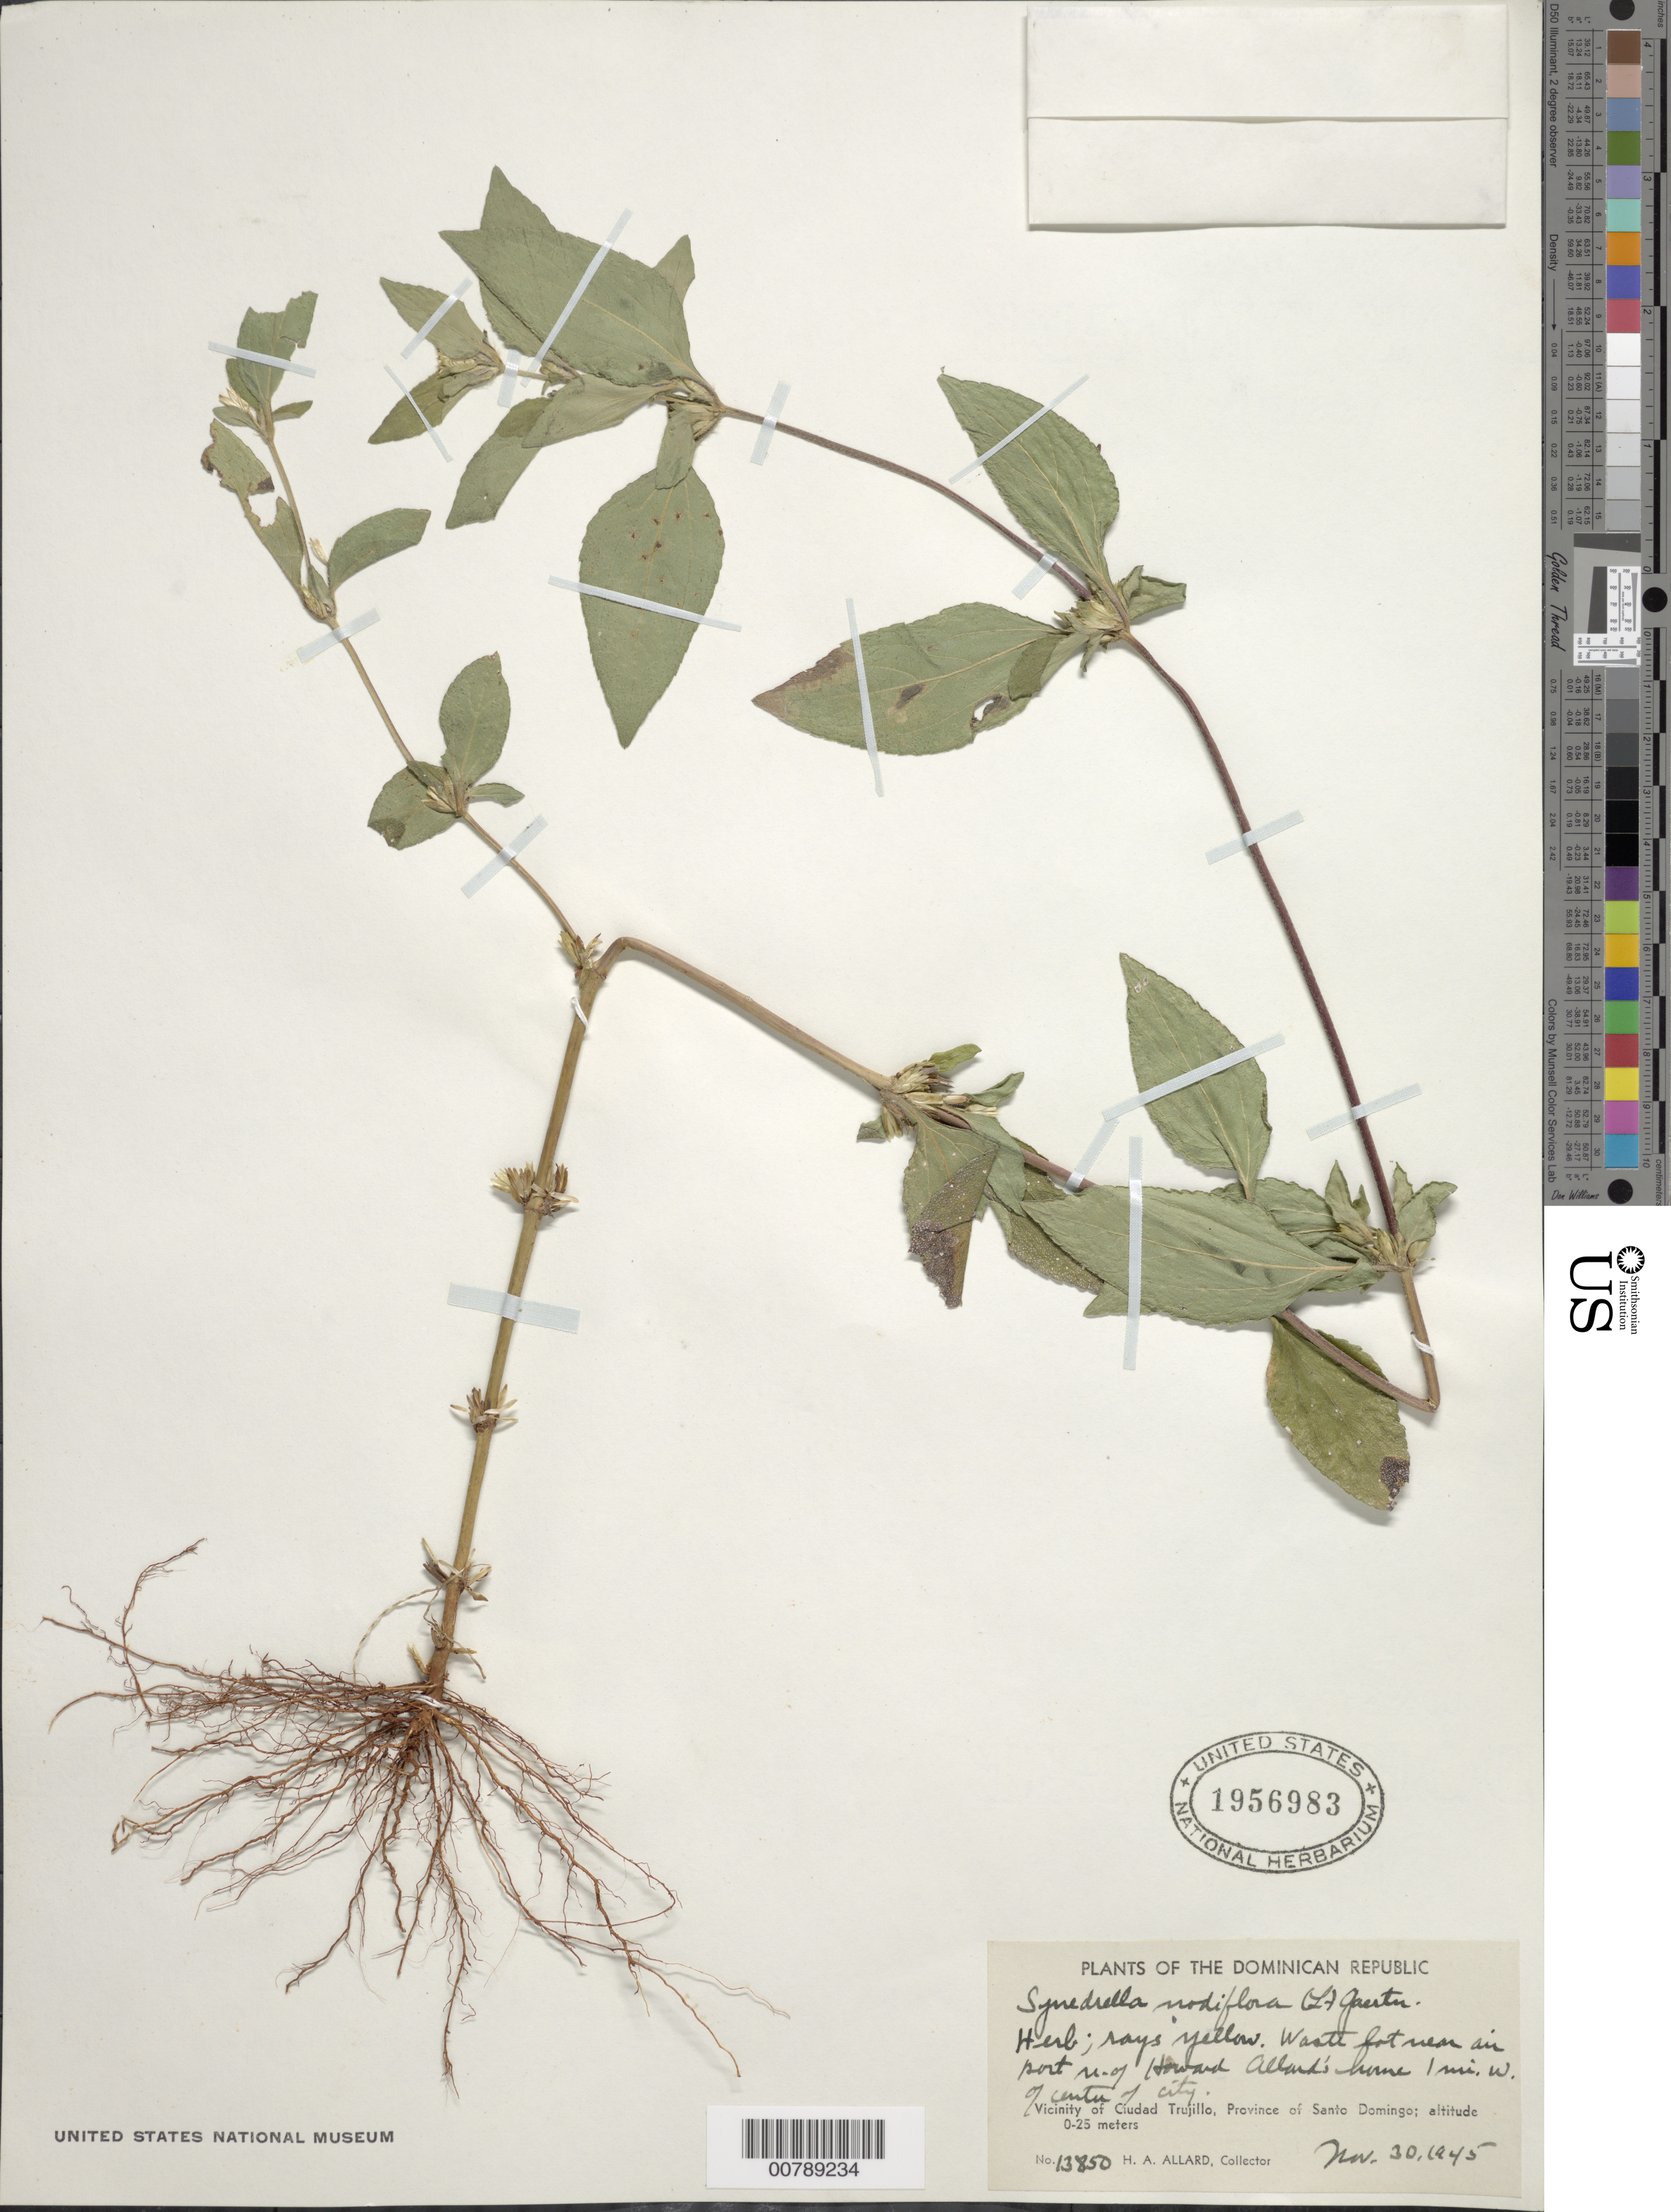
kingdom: Plantae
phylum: Tracheophyta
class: Magnoliopsida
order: Asterales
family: Asteraceae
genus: Synedrella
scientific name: Synedrella nodiflora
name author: (L.) Gaertn.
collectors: H. A. Allard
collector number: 13850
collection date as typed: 30 Nov 1935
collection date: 1935-11-30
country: Dominican Republic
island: Hispaniola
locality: Vicinity of Ciudad Trujillo, Province of Santo Domingo. Waste lot near airport N of Howard Allard's home, 1 mi W of center of city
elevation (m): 0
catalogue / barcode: US 1956983